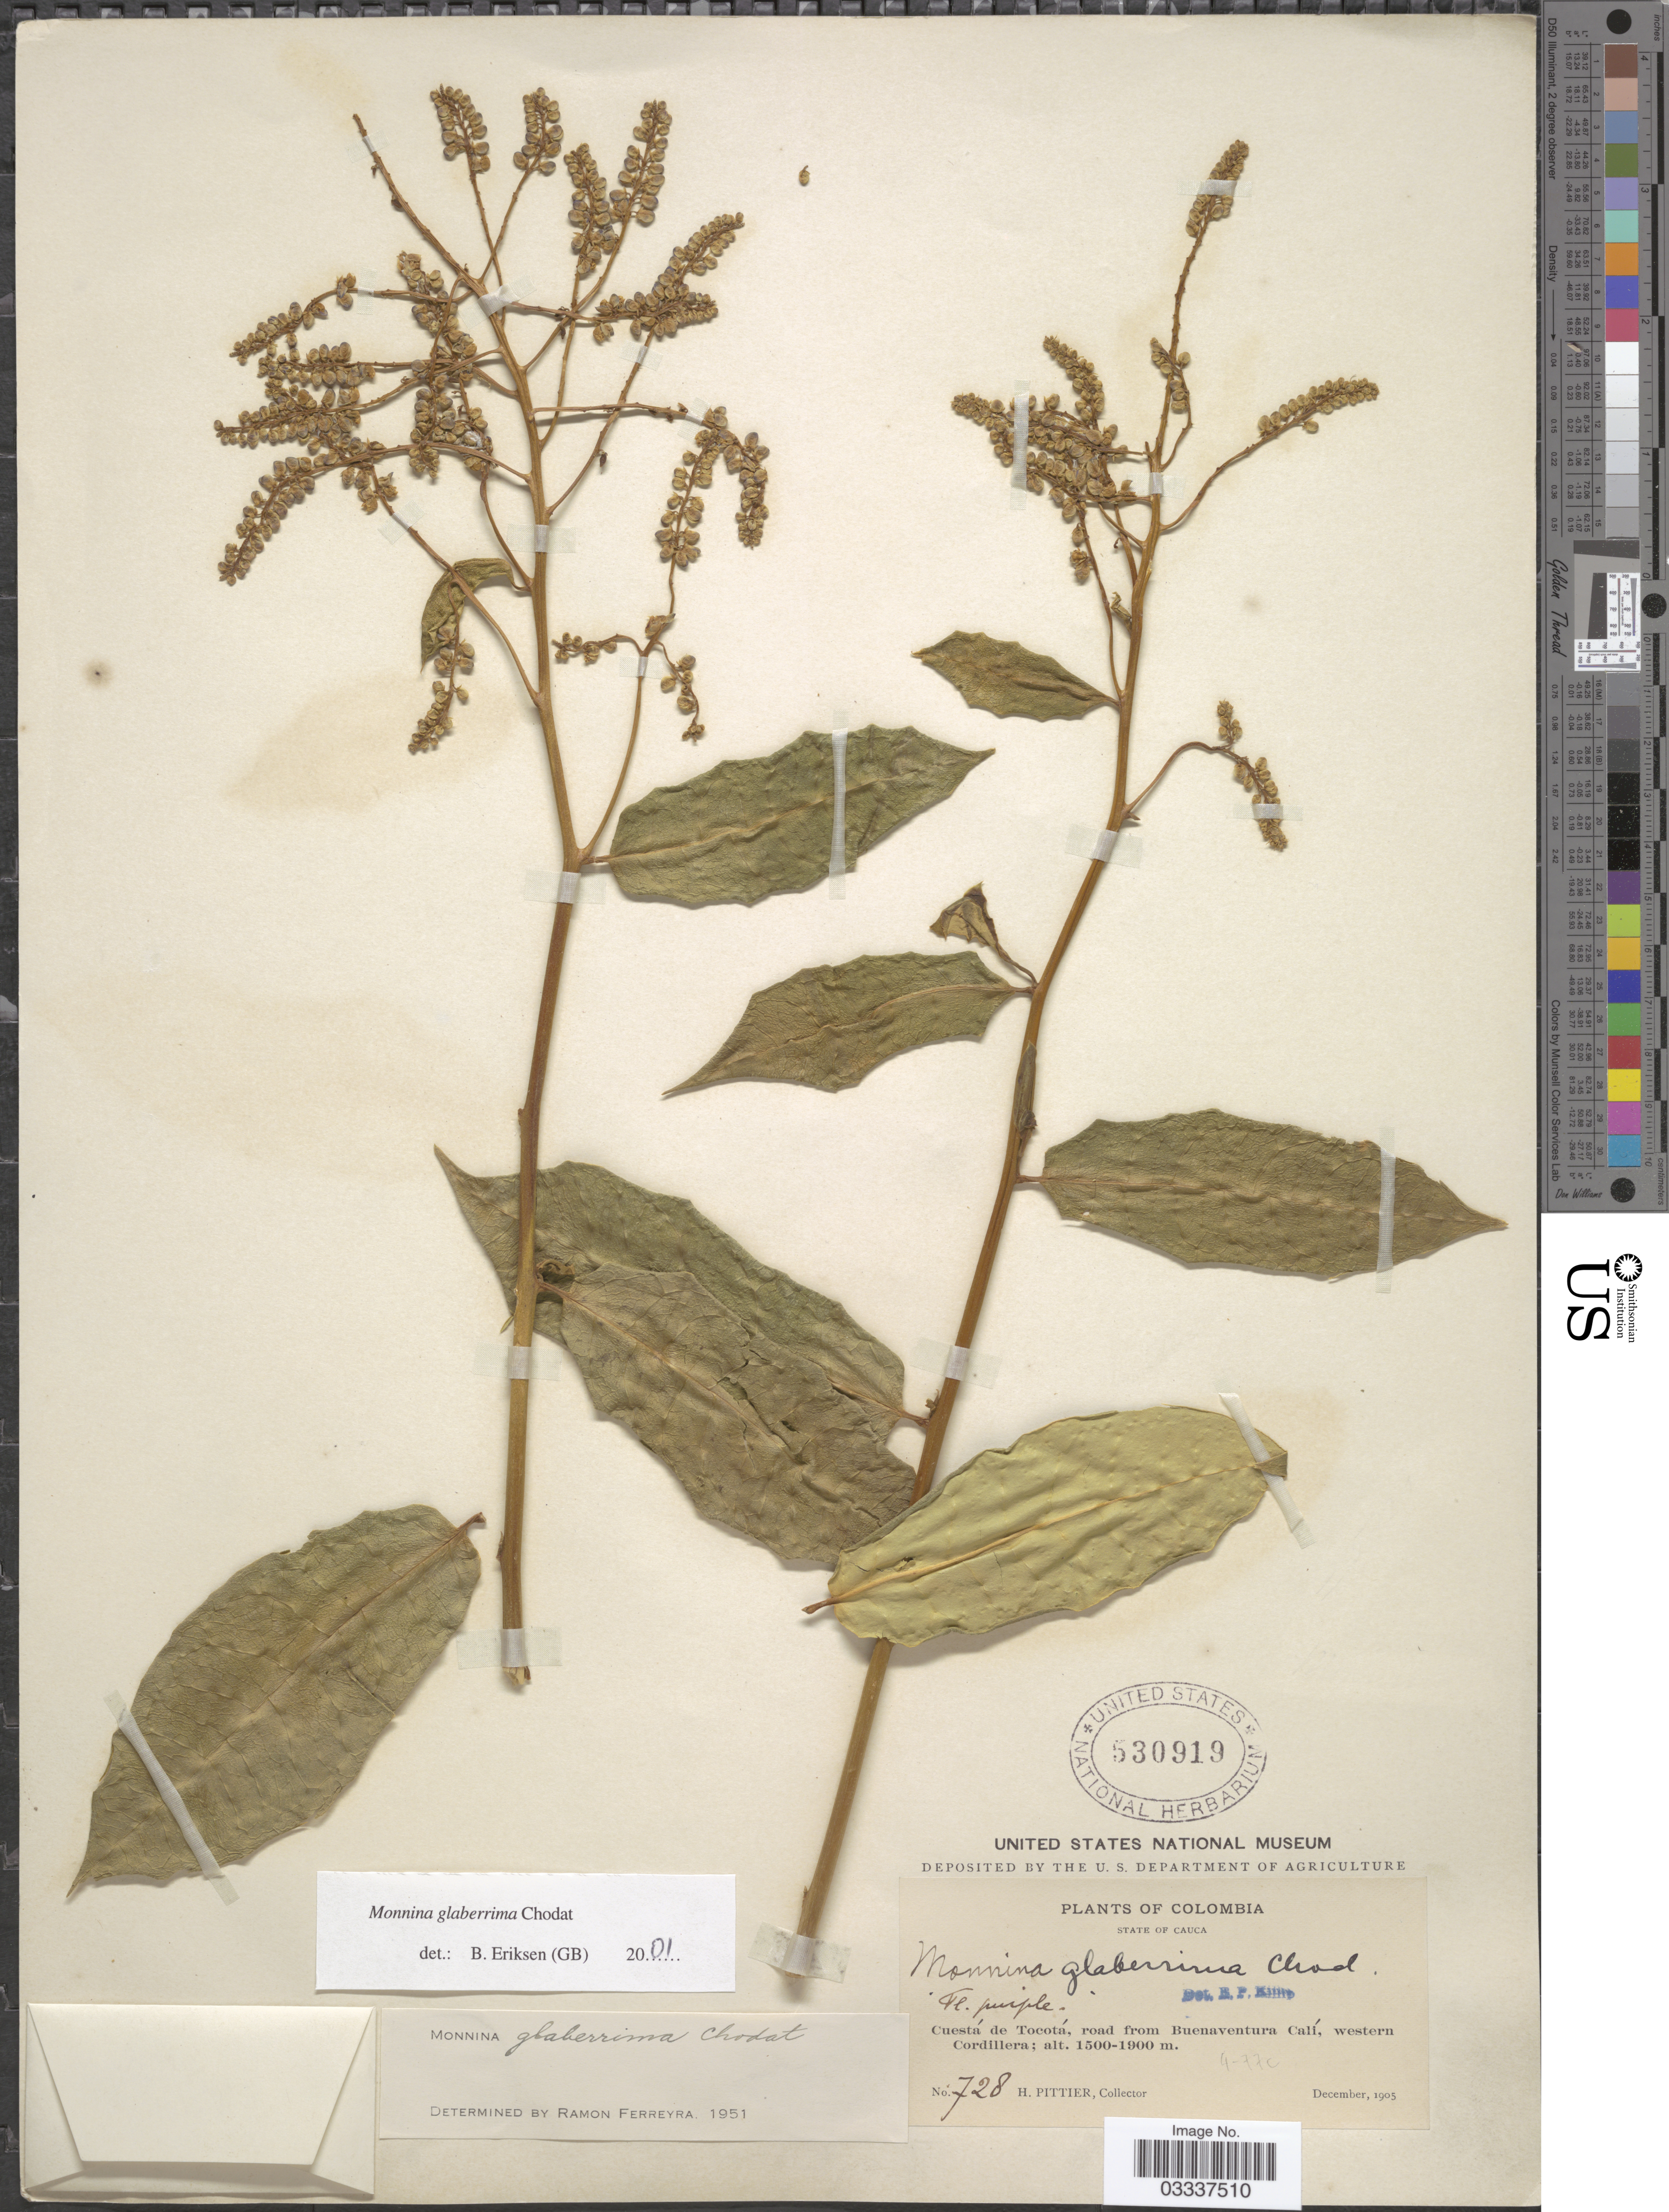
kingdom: Plantae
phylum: Tracheophyta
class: Magnoliopsida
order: Fabales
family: Polygalaceae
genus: Monnina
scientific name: Monnina glaberrima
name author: Chodat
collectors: H. F. Pittier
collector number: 728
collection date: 1905-12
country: Colombia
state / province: Cauca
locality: Cuestá de Tocotá, road from Buenaventura Calí, western Cordillera.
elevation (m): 1500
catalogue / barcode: US 530919